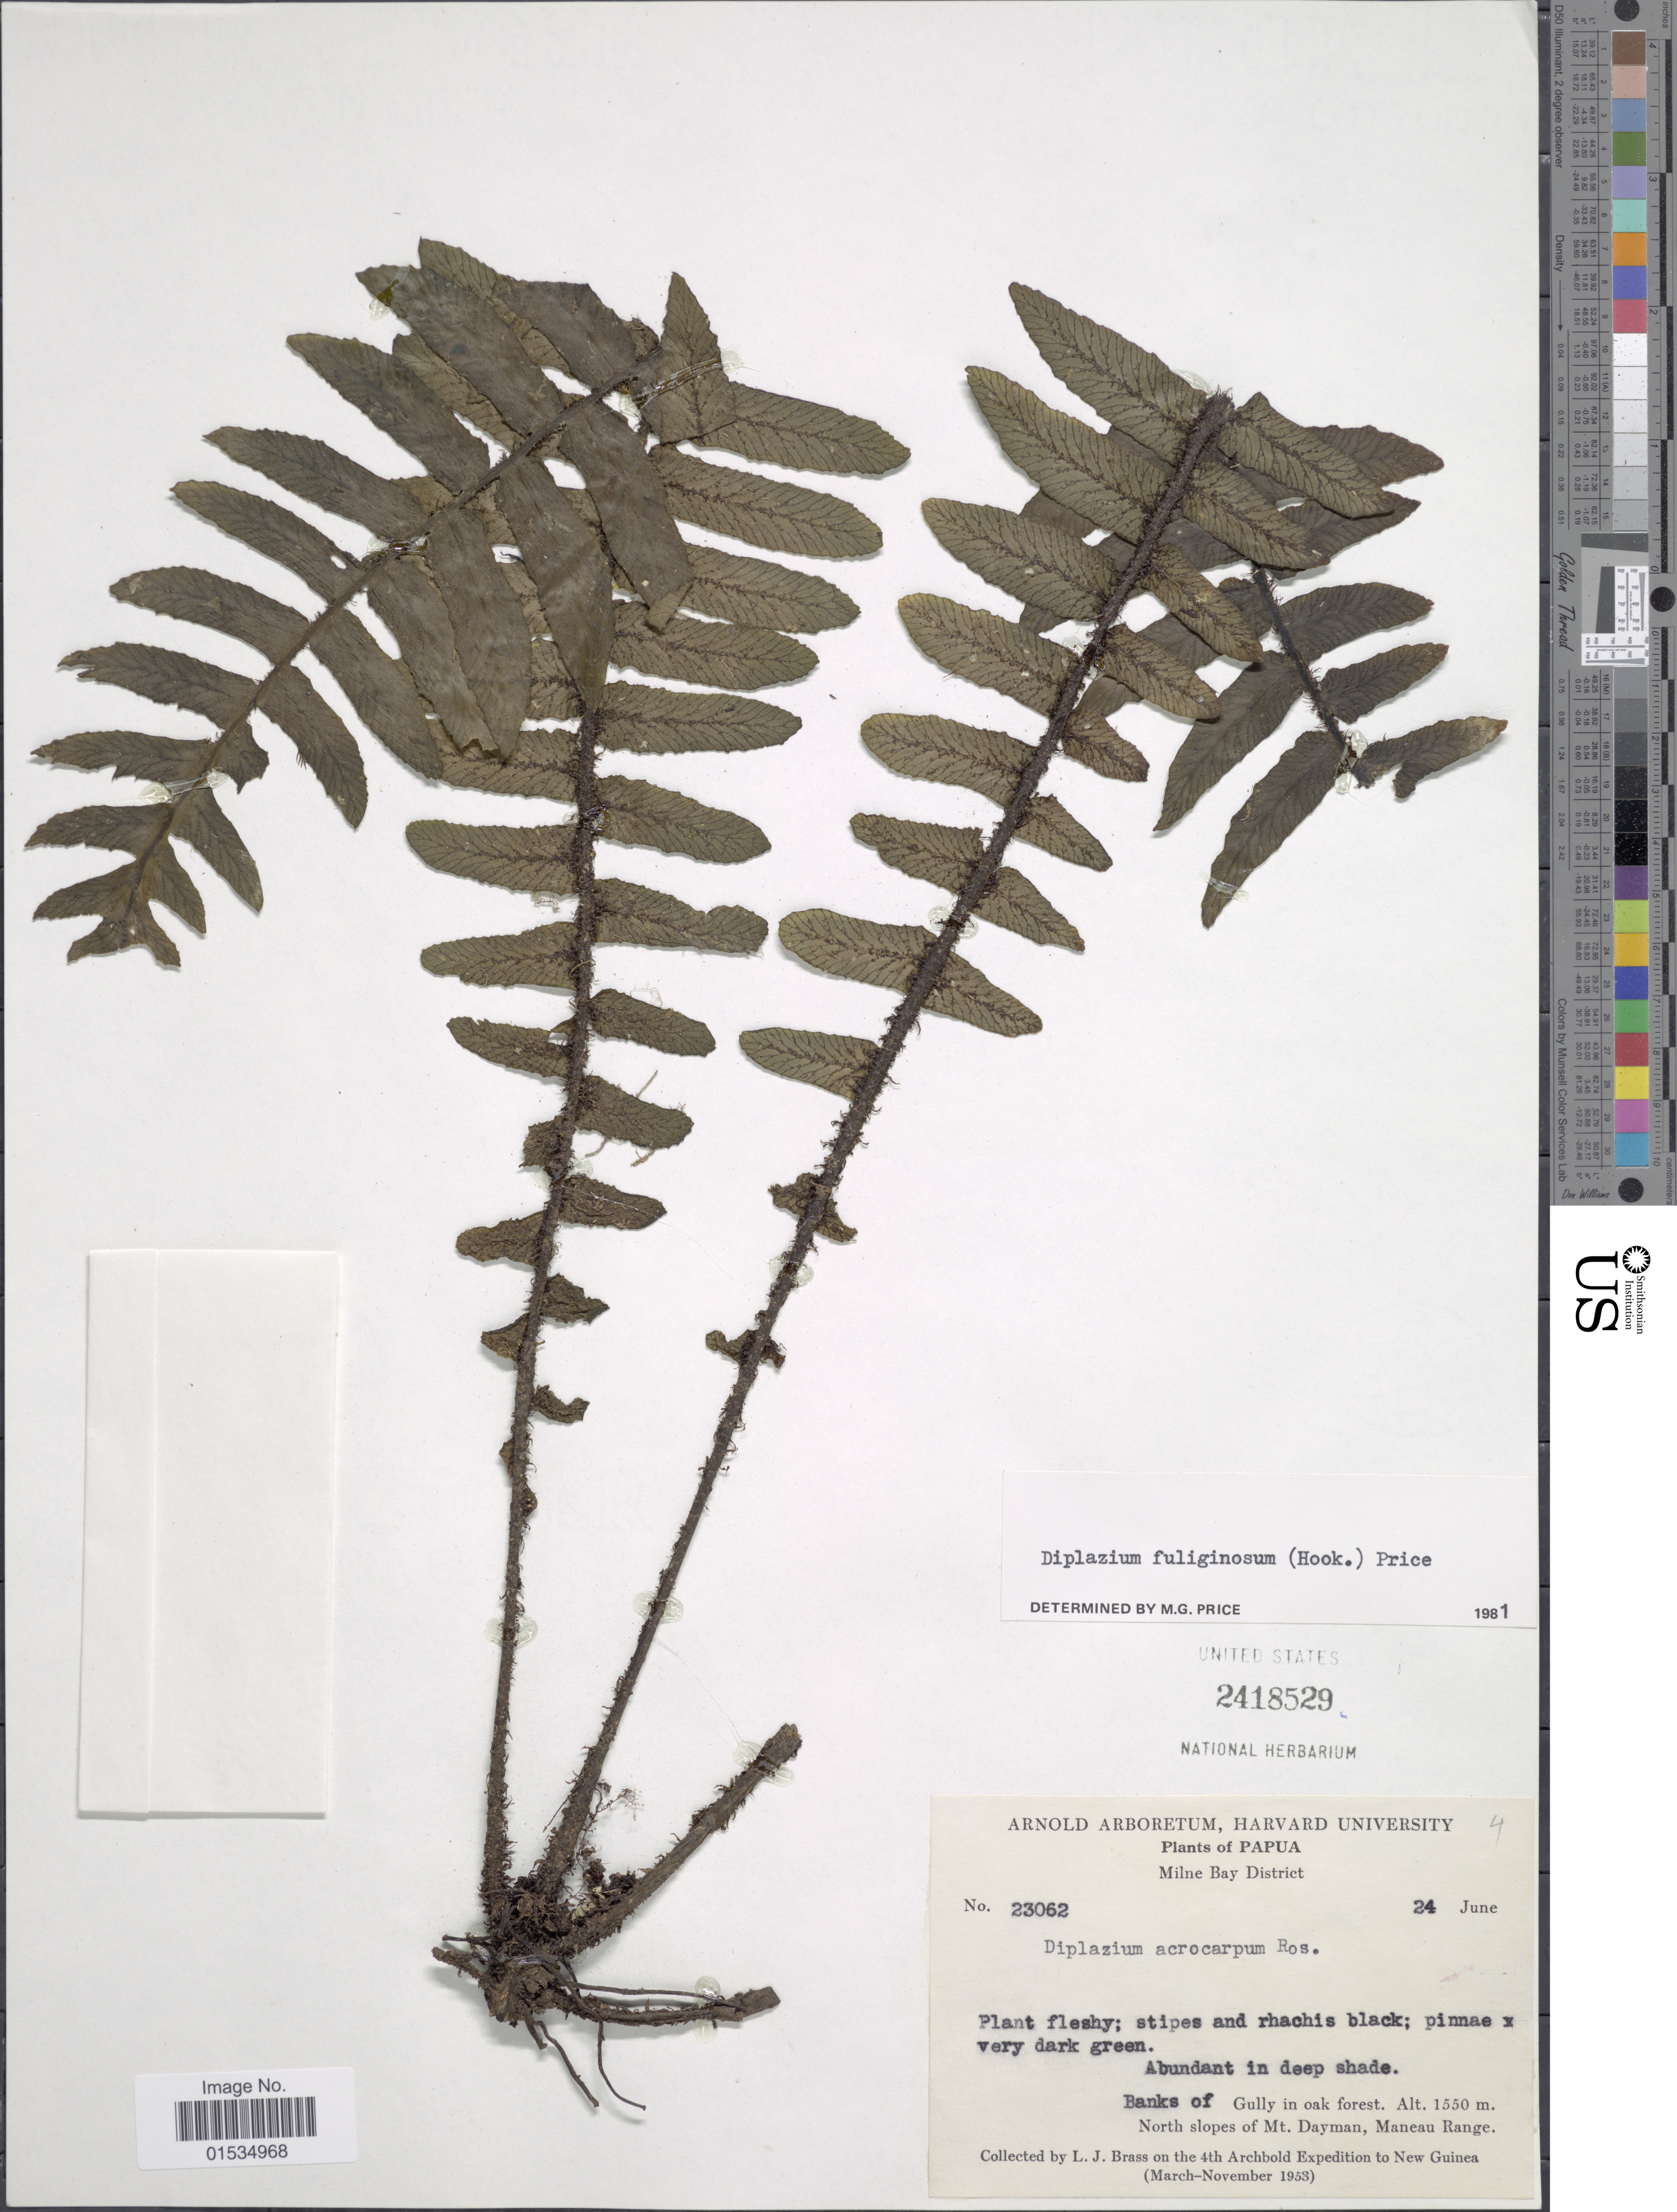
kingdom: Plantae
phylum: Tracheophyta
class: Polypodiopsida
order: Polypodiales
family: Athyriaceae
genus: Diplazium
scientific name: Diplazium fuliginosum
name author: (Hook.) M.G. Price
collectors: L. J. Brass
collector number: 23062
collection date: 1953-06-24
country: Papua New Guinea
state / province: Milne Bay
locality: Banks of Gully forest, North slopes of Mt. Dayman, Maneau Range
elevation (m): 1550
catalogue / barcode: US 2418529